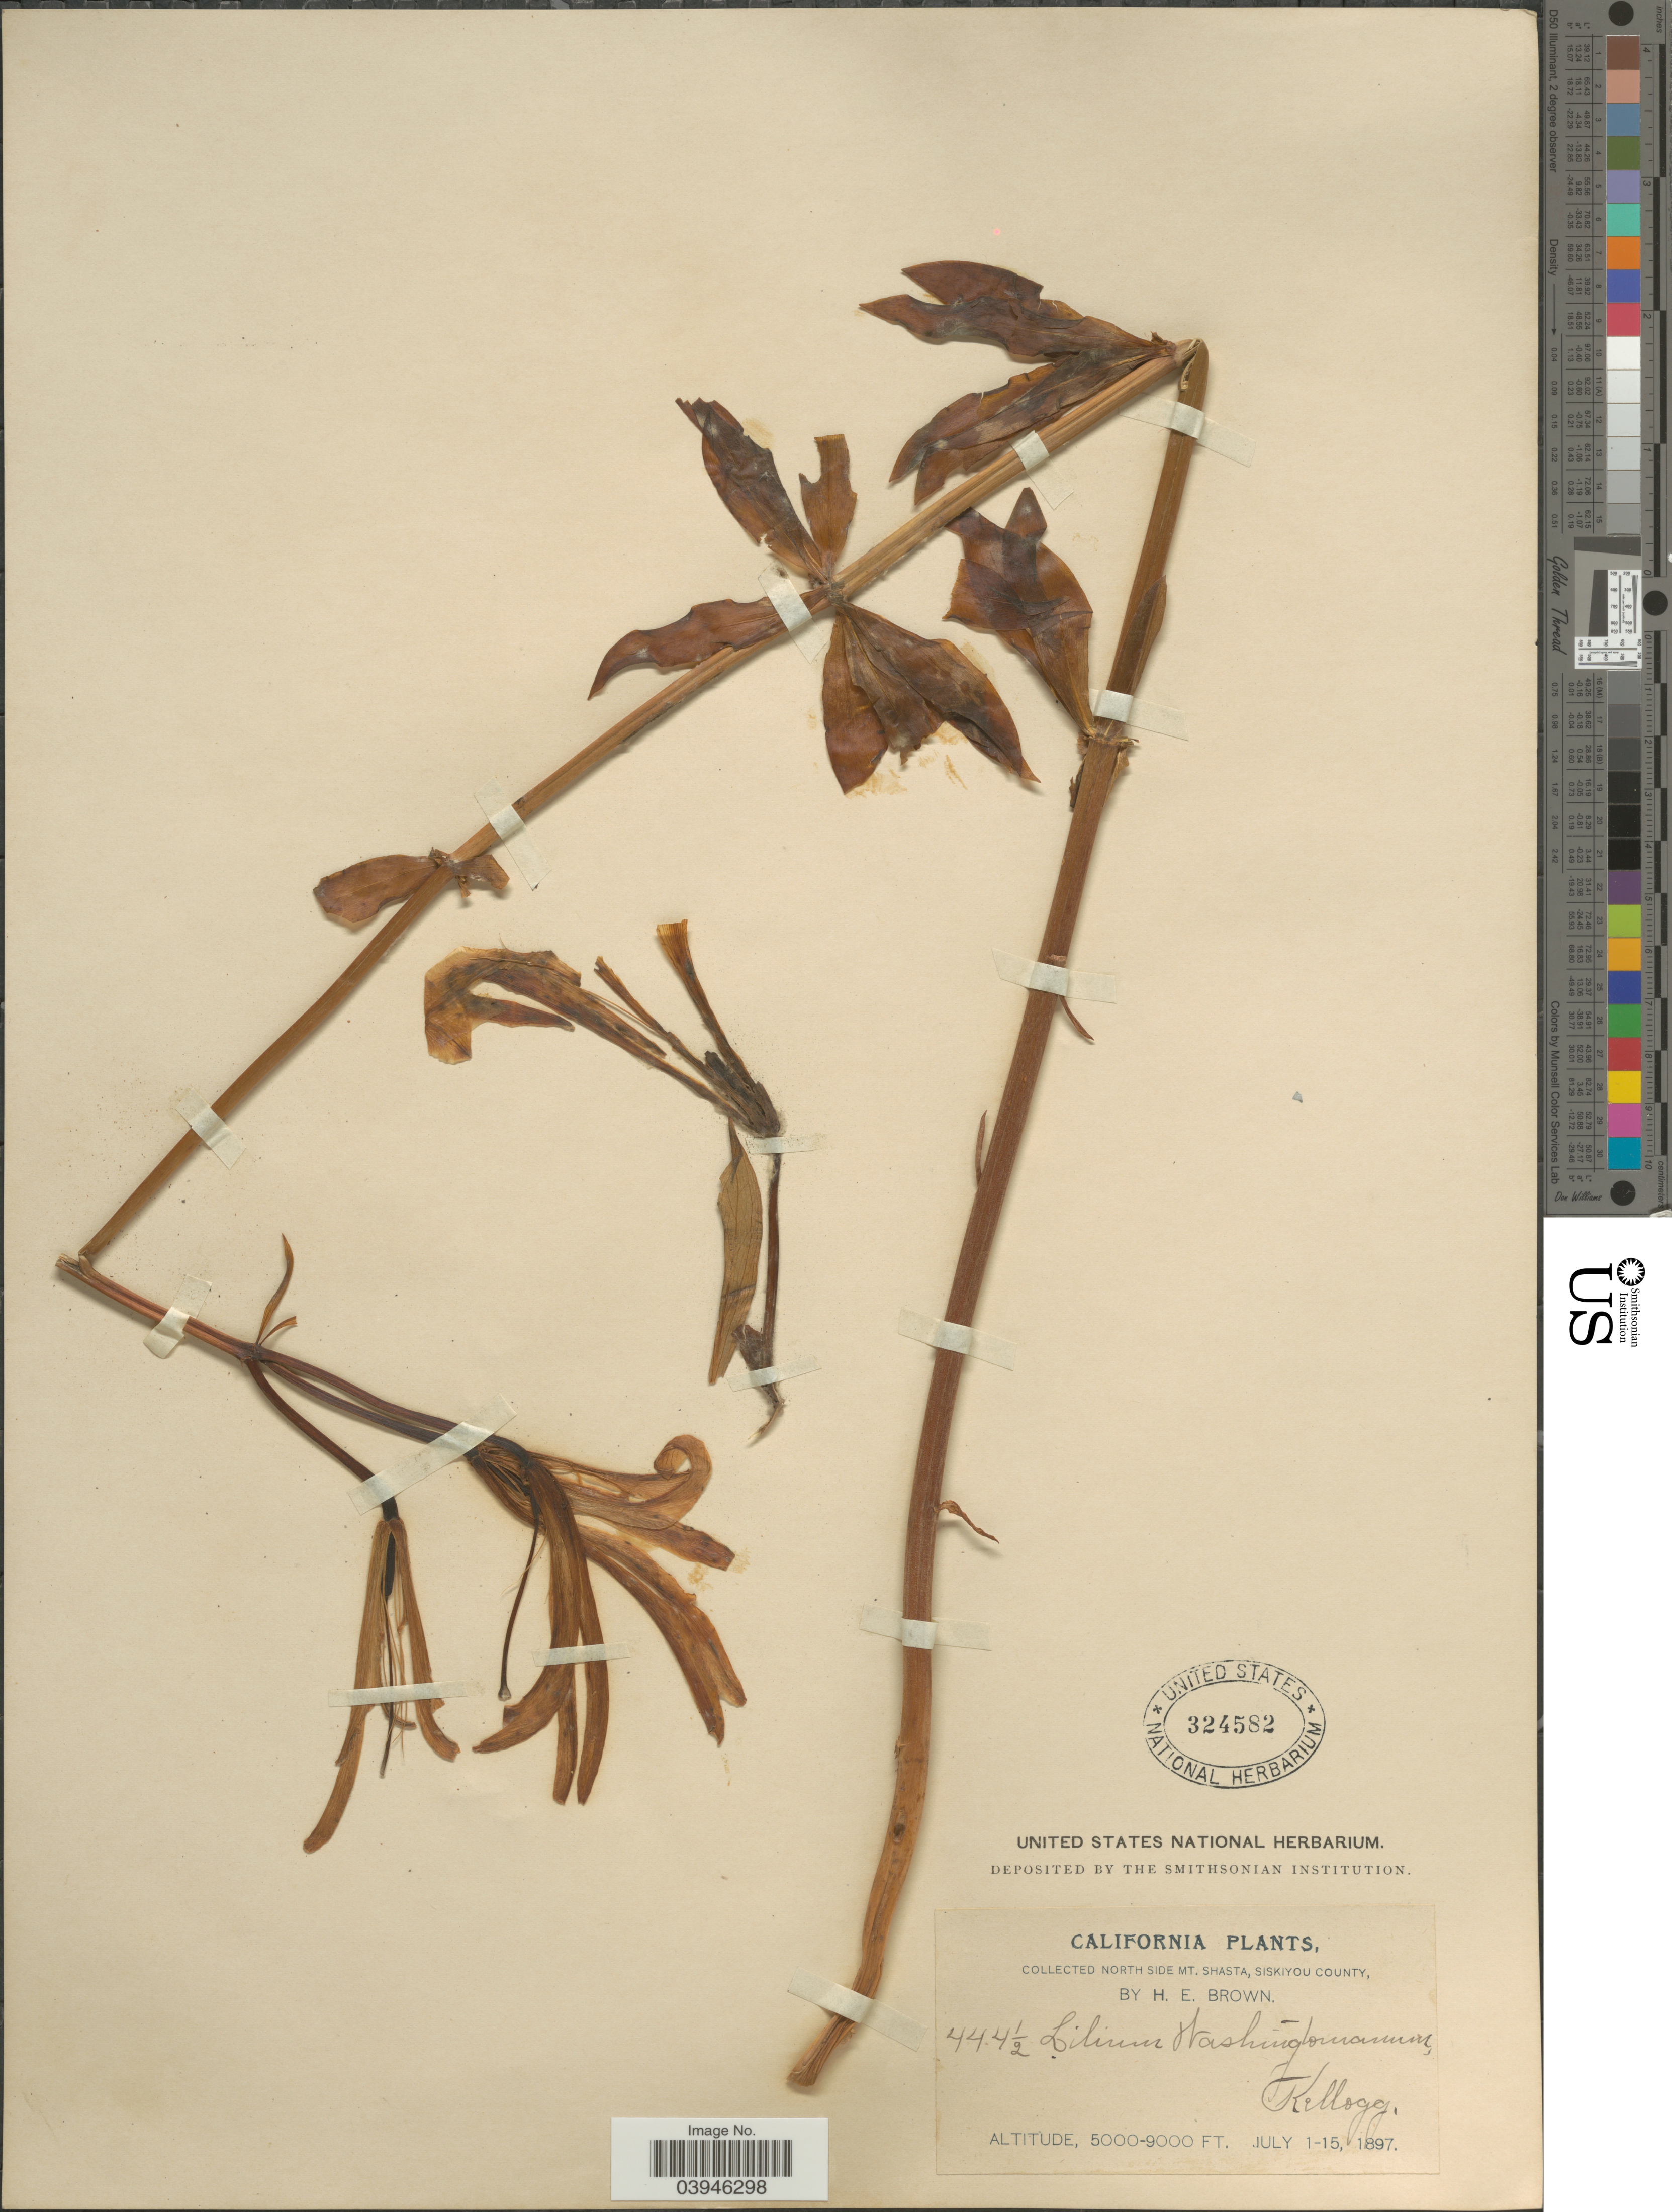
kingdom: Plantae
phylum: Tracheophyta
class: Liliopsida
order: Liliales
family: Liliaceae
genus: Lilium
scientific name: Lilium washingtonianum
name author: Kellogg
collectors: H. E. Brown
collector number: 444½?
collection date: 1897-07-01/1897-07-15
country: United States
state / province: California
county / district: Siskiyou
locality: North side Mt. Shasta, Siskiyou County.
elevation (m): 1524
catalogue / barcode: US 324582